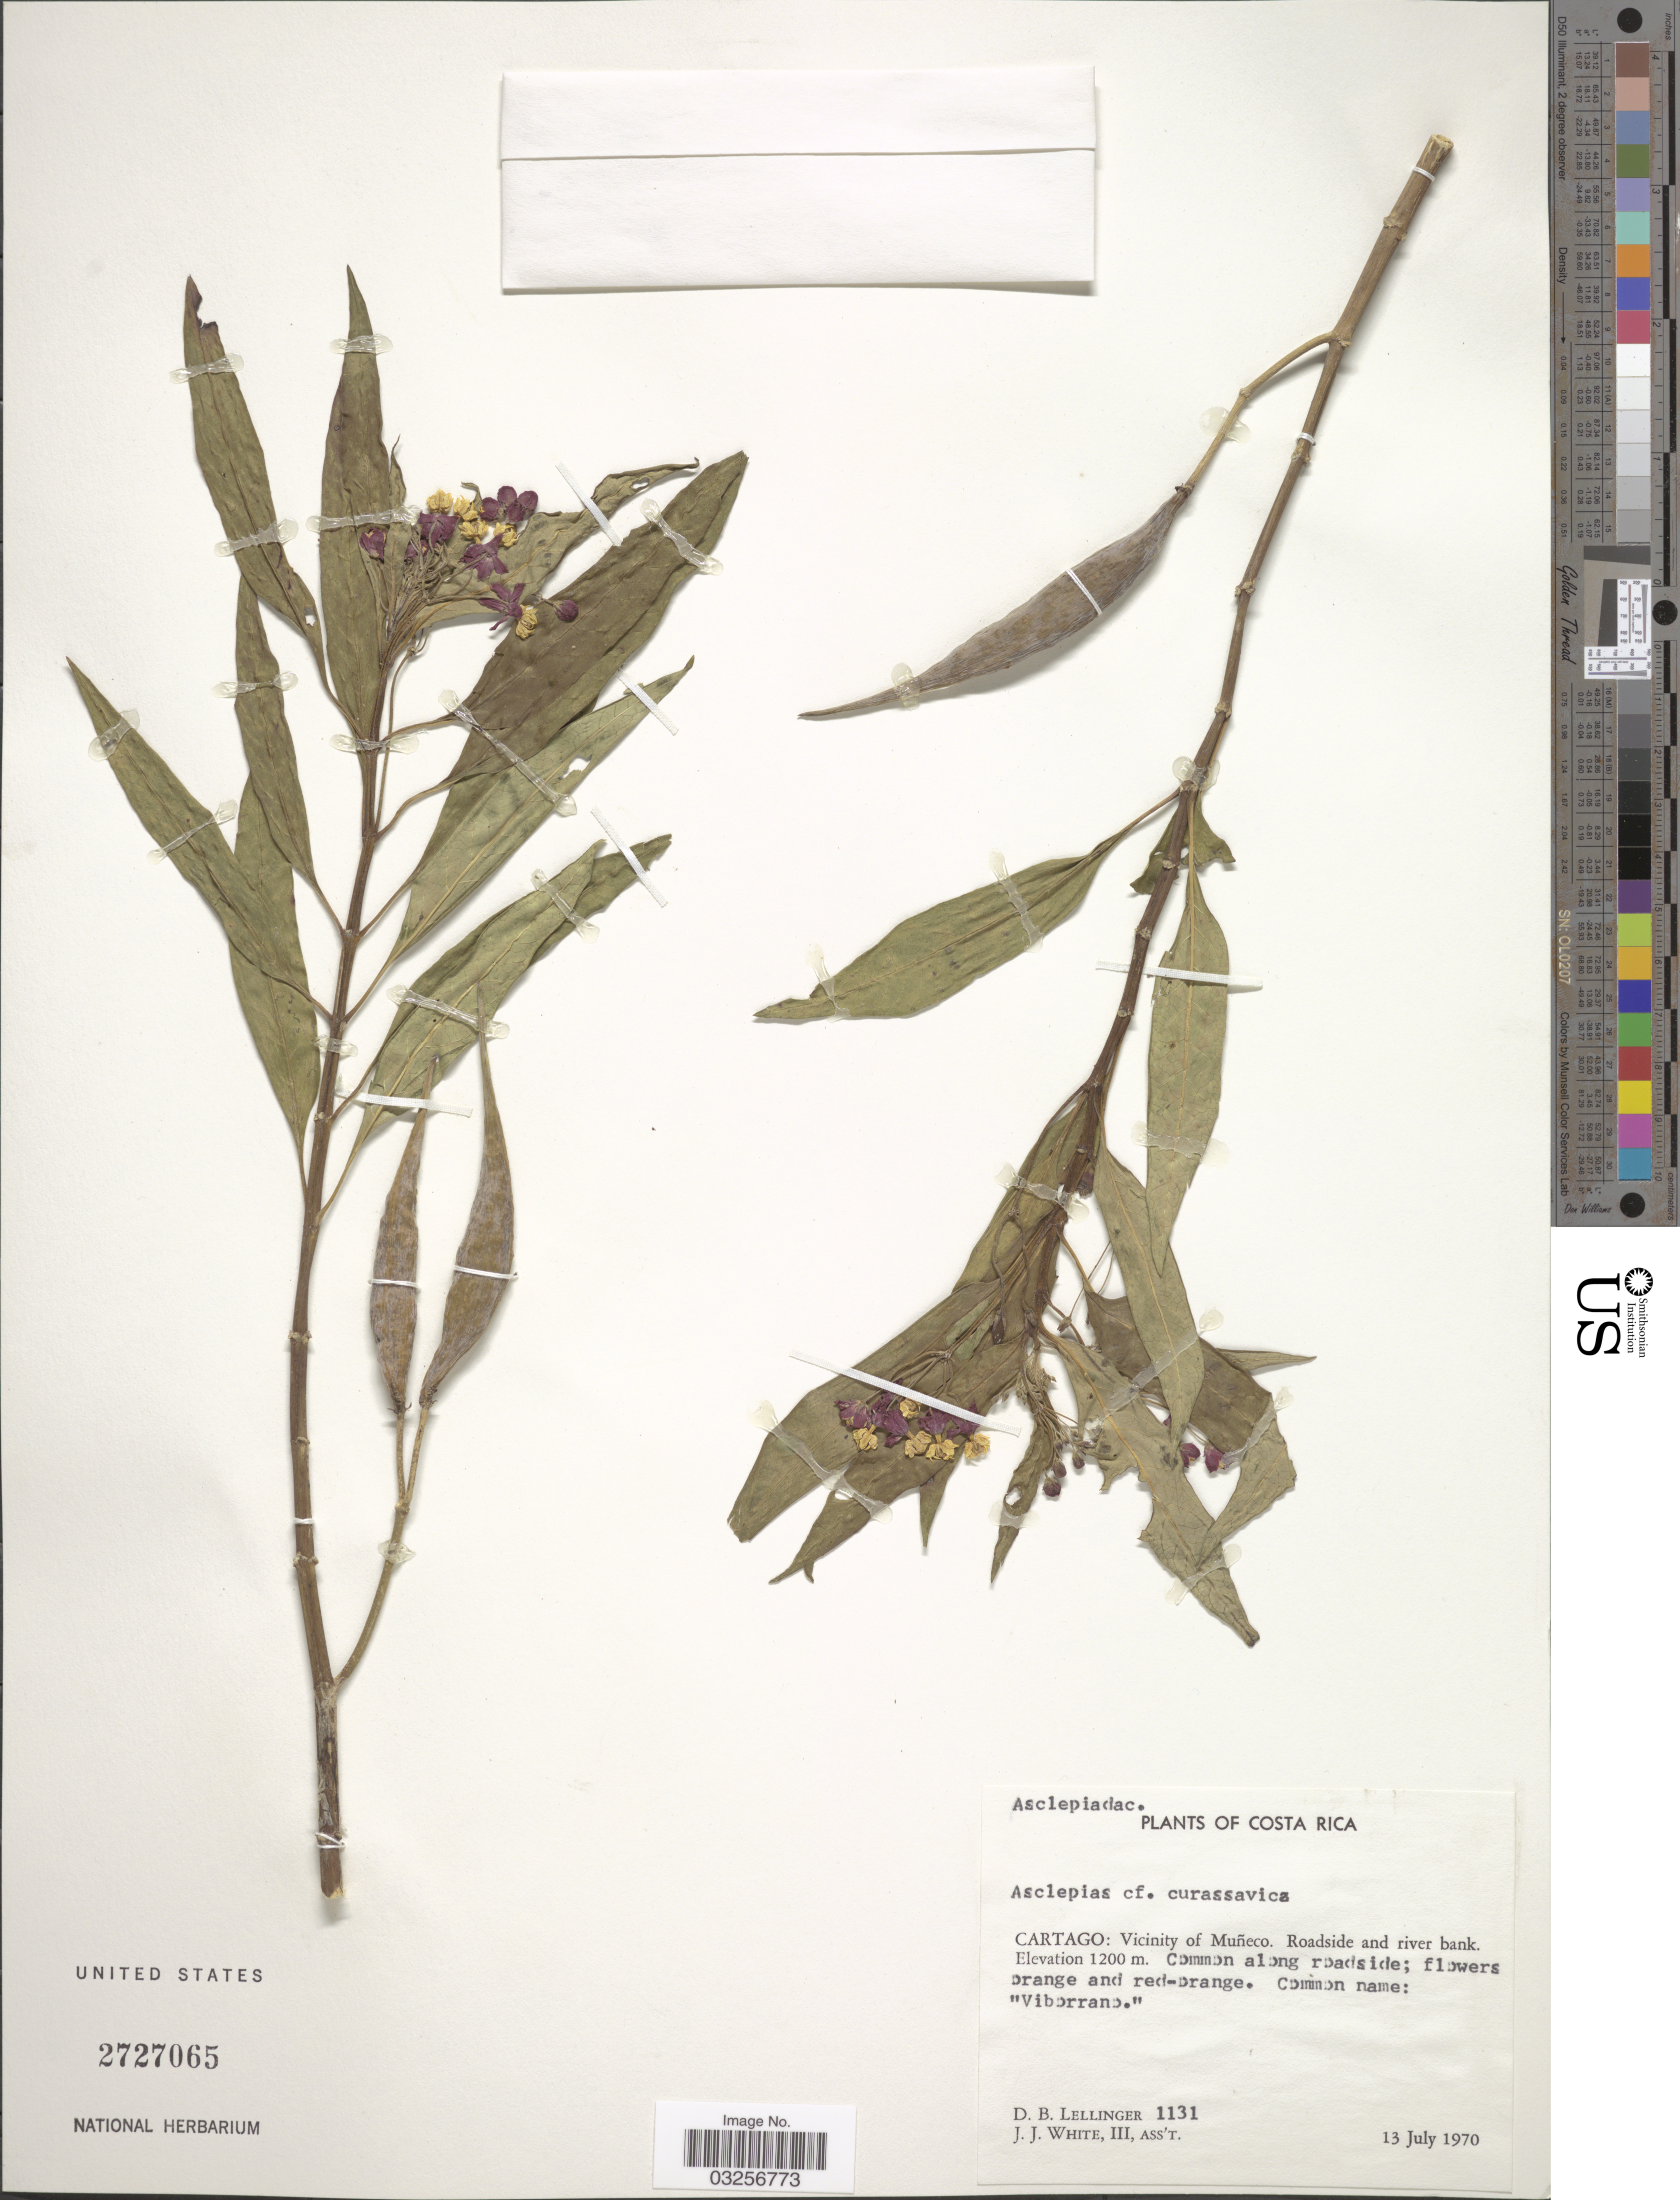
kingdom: Plantae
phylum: Tracheophyta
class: Magnoliopsida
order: Gentianales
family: Apocynaceae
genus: Asclepias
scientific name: Asclepias curassavica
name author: L.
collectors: D. B. Lellinger & J. J. White III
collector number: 1131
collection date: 1970-07-13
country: Costa Rica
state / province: Cartago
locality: Vicinity of Muñeco. Roadside and river bank.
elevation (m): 1200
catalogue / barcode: US 2727065